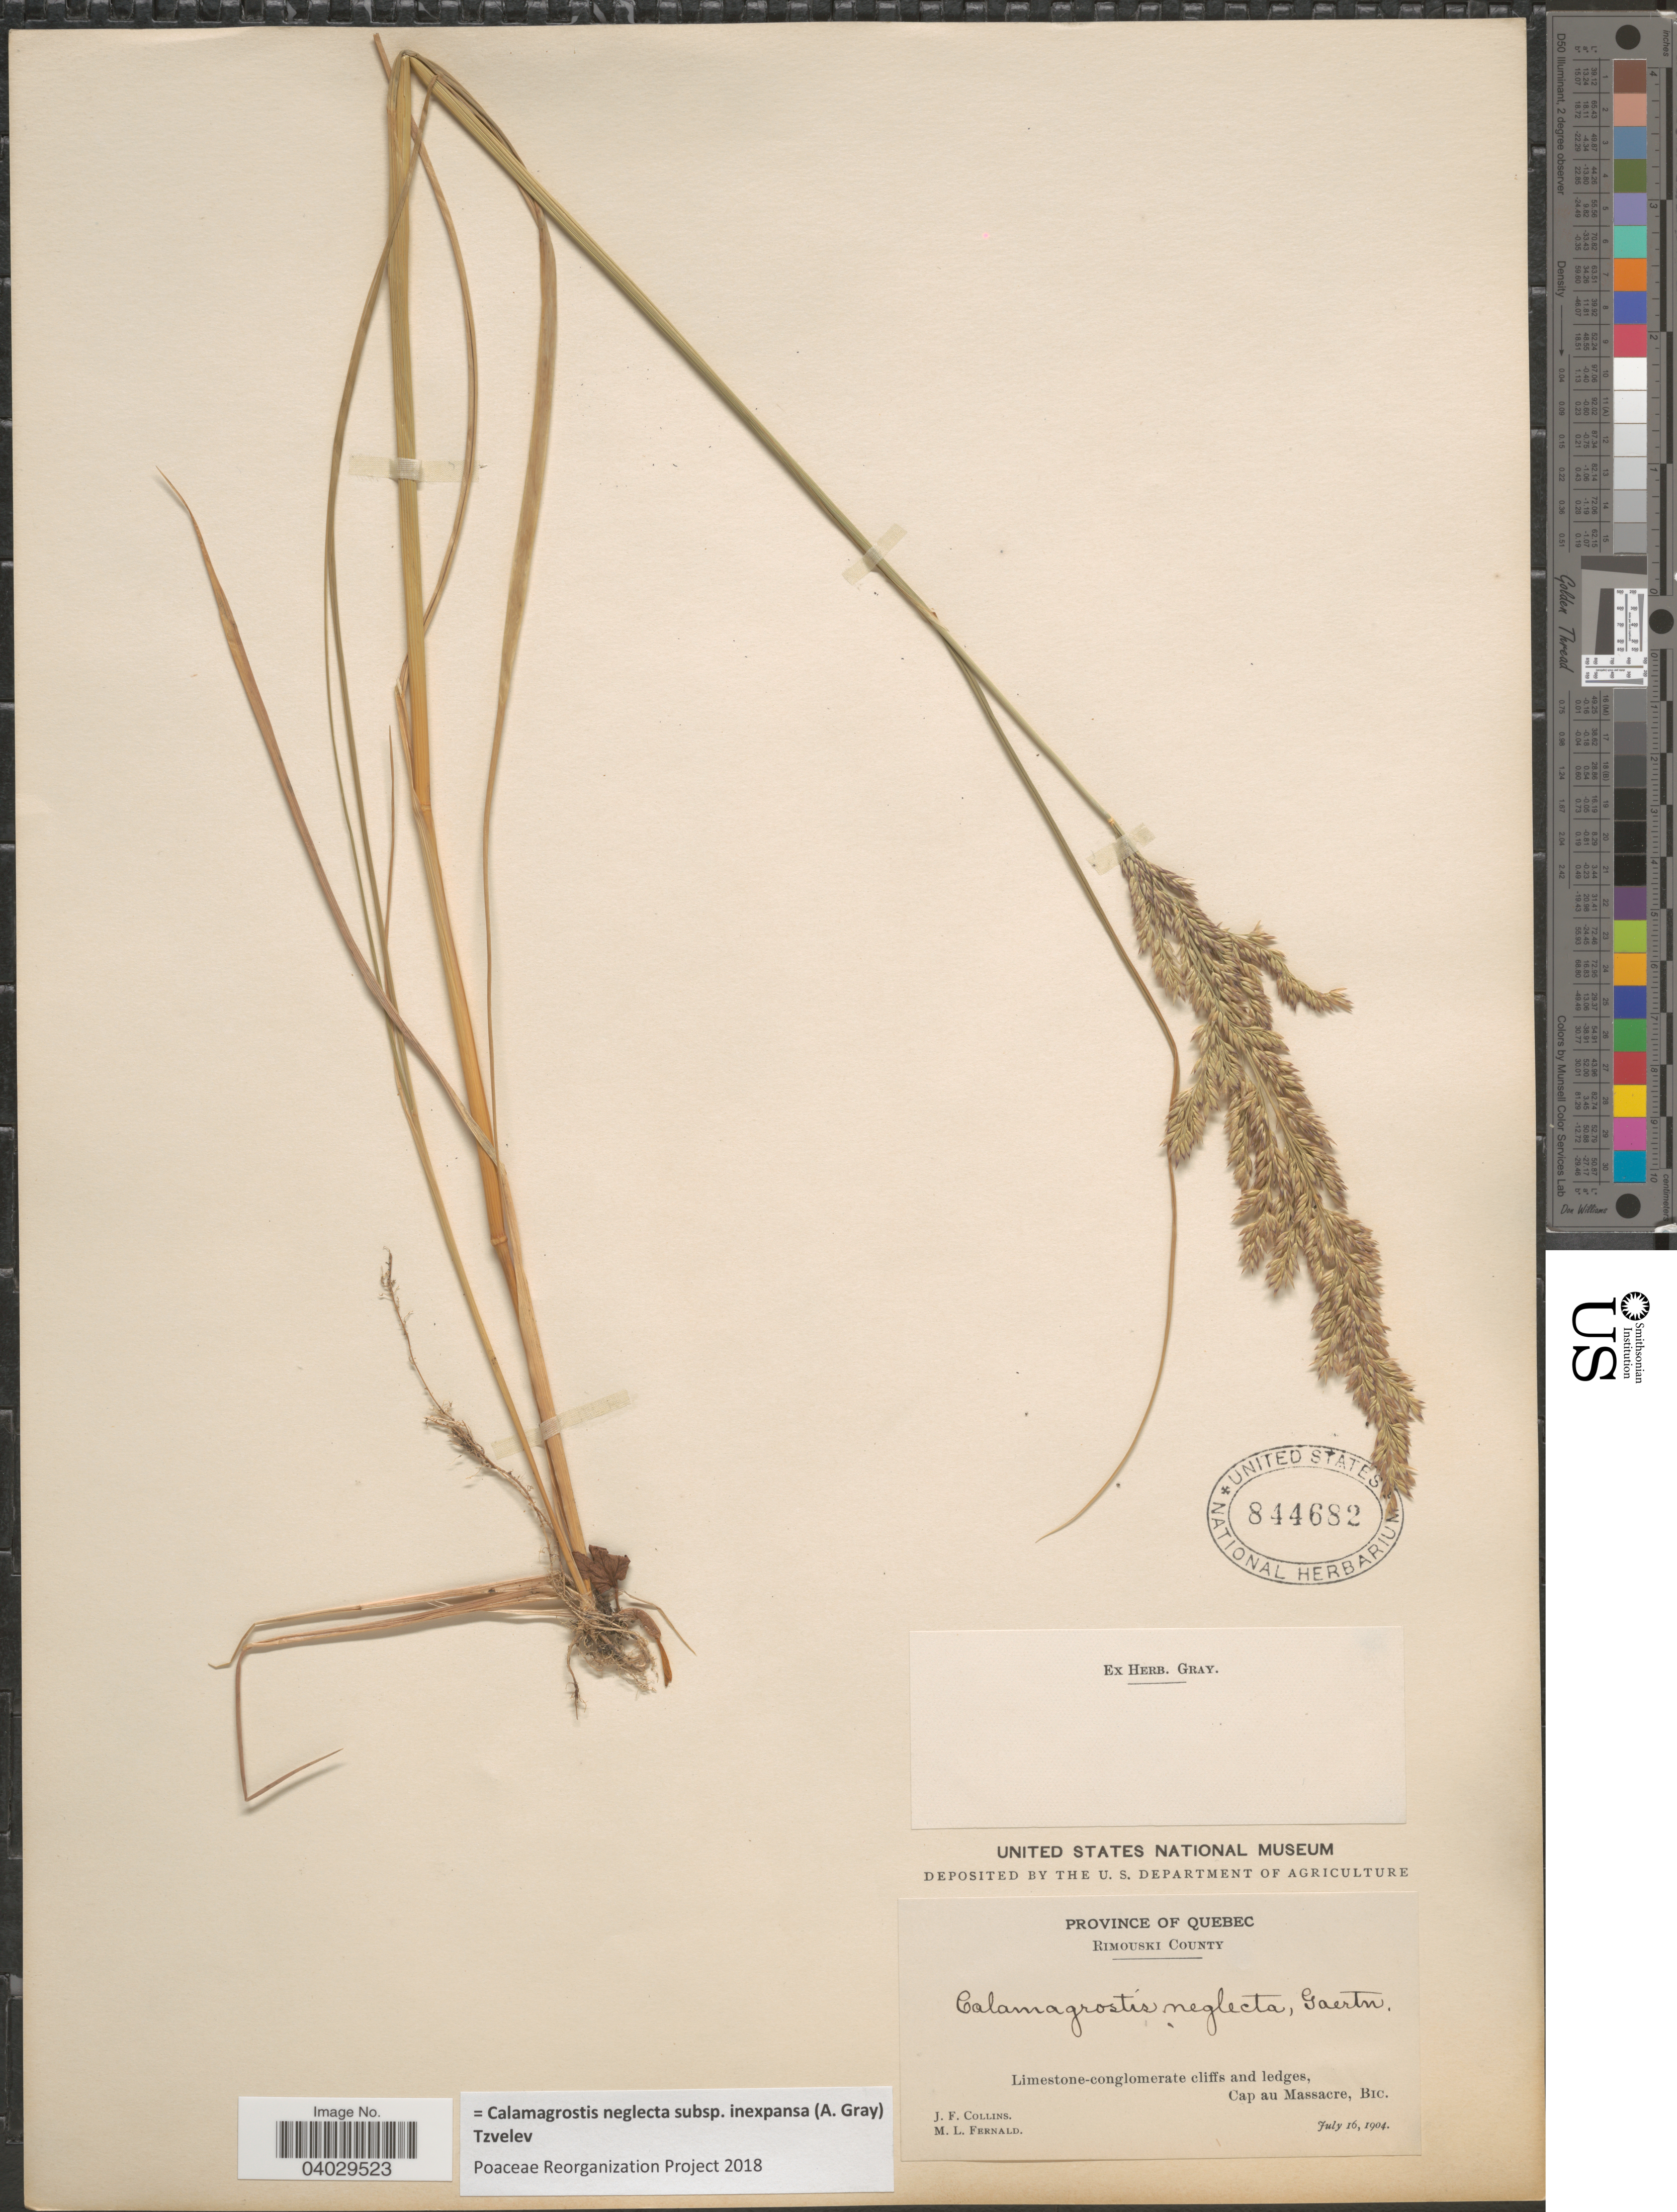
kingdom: Plantae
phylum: Tracheophyta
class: Liliopsida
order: Poales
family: Poaceae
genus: Calamagrostis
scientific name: Calamagrostis neglecta subsp. inexpansa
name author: (A. Gray) Tzvelev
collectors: J. Collins & M. L. Fernald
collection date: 1904-07-16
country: Canada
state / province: Quebec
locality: Rimouski County. Limestone-conglomerate cliffs and ledges, Cap au Massacre, Bic.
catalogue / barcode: US 844682